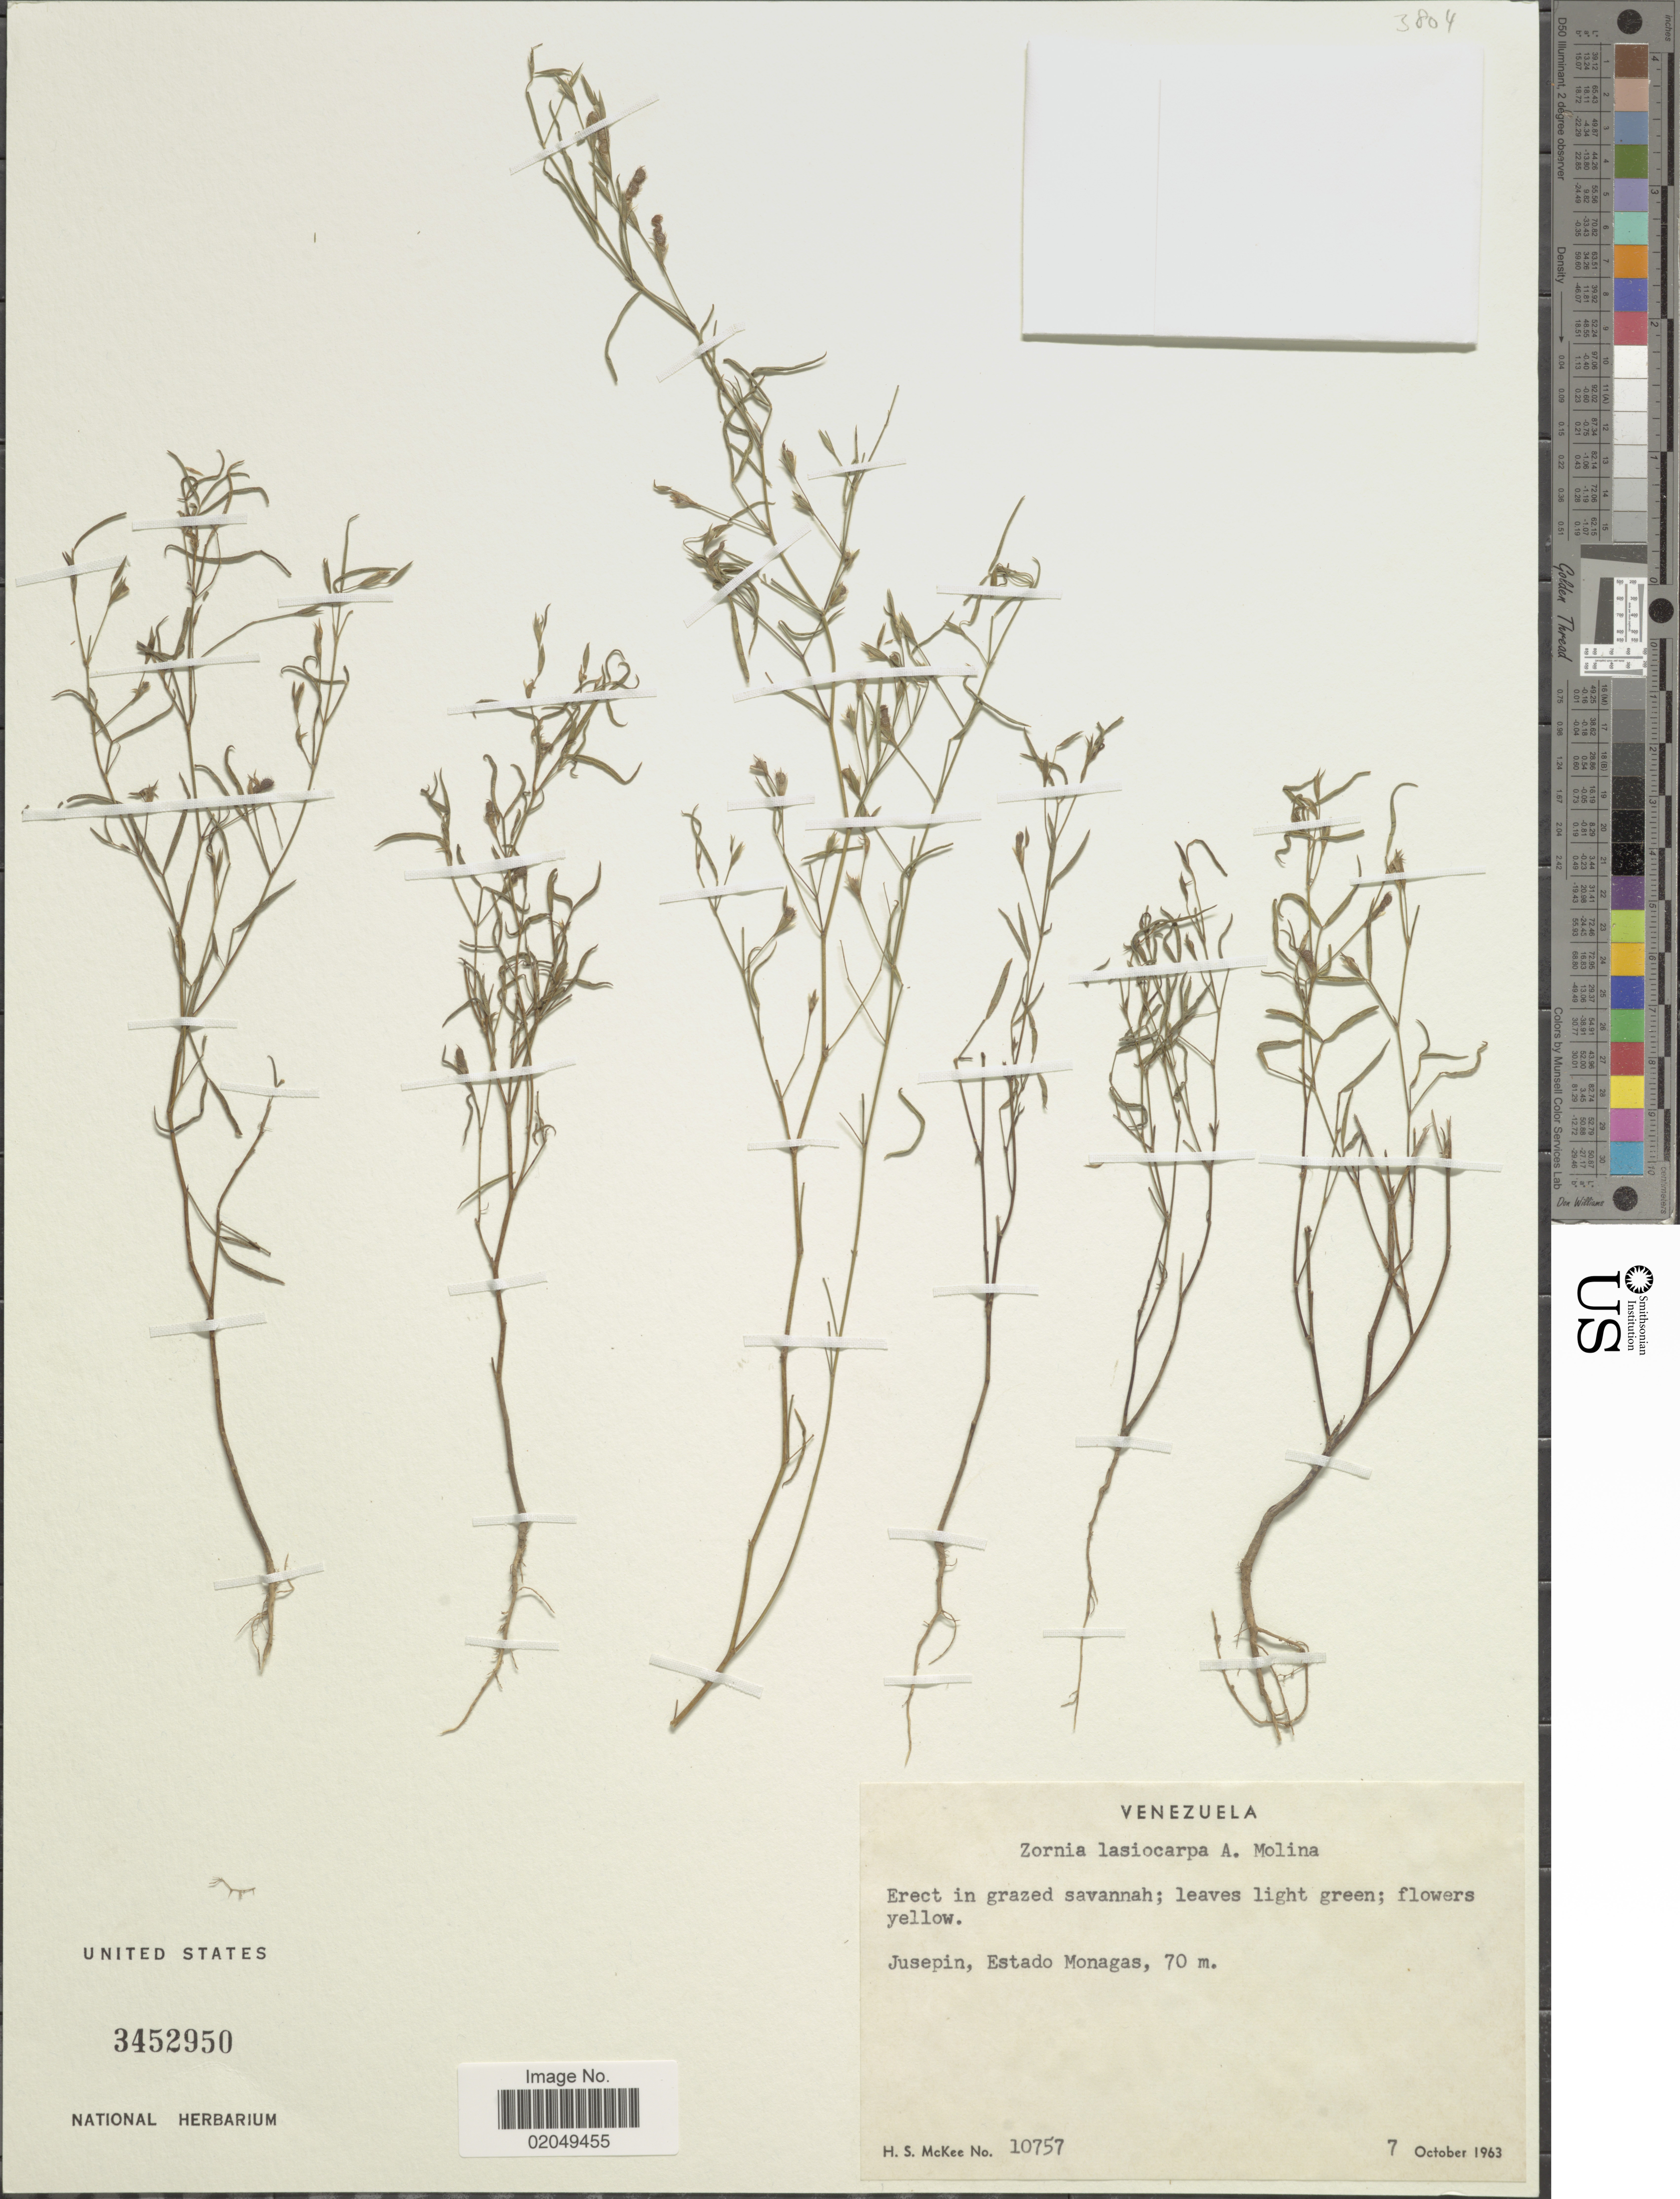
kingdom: Plantae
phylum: Tracheophyta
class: Magnoliopsida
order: Fabales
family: Fabaceae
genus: Zornia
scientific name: Zornia lasiocarpa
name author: Ant. Molina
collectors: H. S. McKee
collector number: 10757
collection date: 1963-10-07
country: Venezuela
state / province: Monagas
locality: In grazed savannah, Jusepin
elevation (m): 70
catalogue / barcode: US 3452950